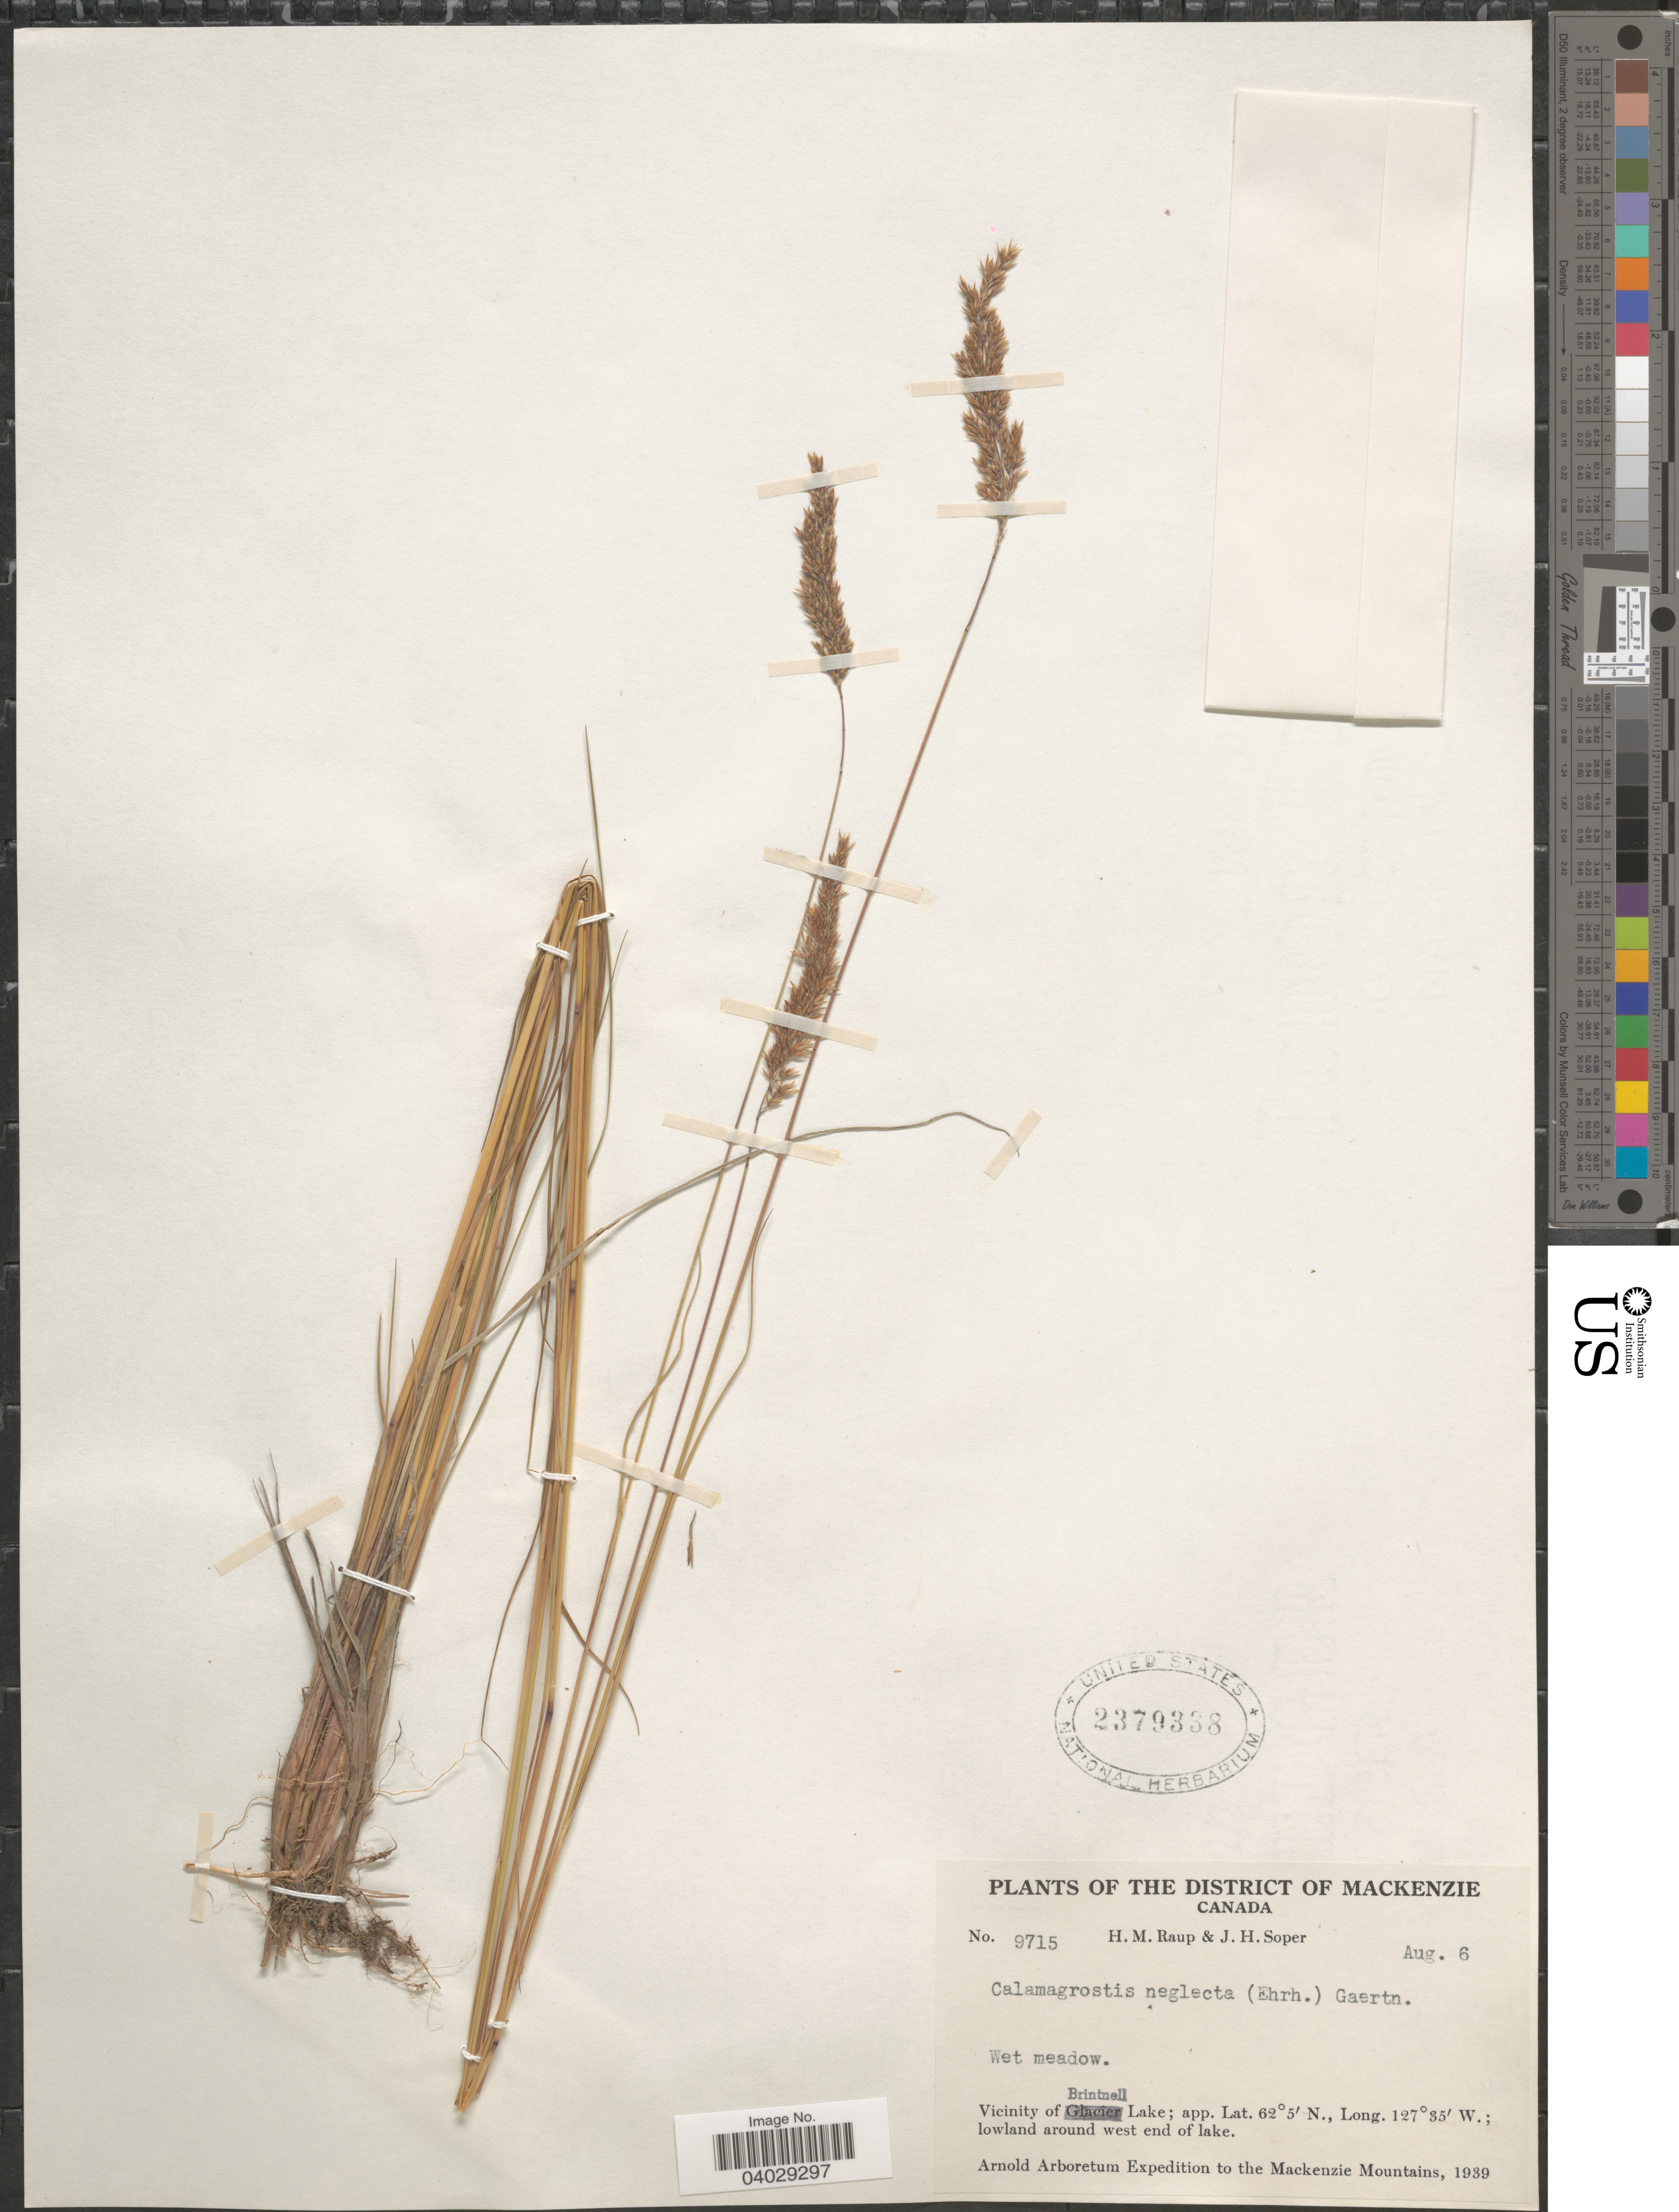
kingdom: Plantae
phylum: Tracheophyta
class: Liliopsida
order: Poales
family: Poaceae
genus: Calamagrostis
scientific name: Calamagrostis neglecta (Ehrh.) Gaertner et al.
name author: (Ehrhart) G. Gaertn. et al.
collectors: H. Raup & J. H. Soper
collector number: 9715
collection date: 1939-08-06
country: Canada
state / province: Alberta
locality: The District of Mackenzie. Vicinity of Brintnell Lake; lowland around west end of lake. The Mackenzie Mountains.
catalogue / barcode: US 2379338